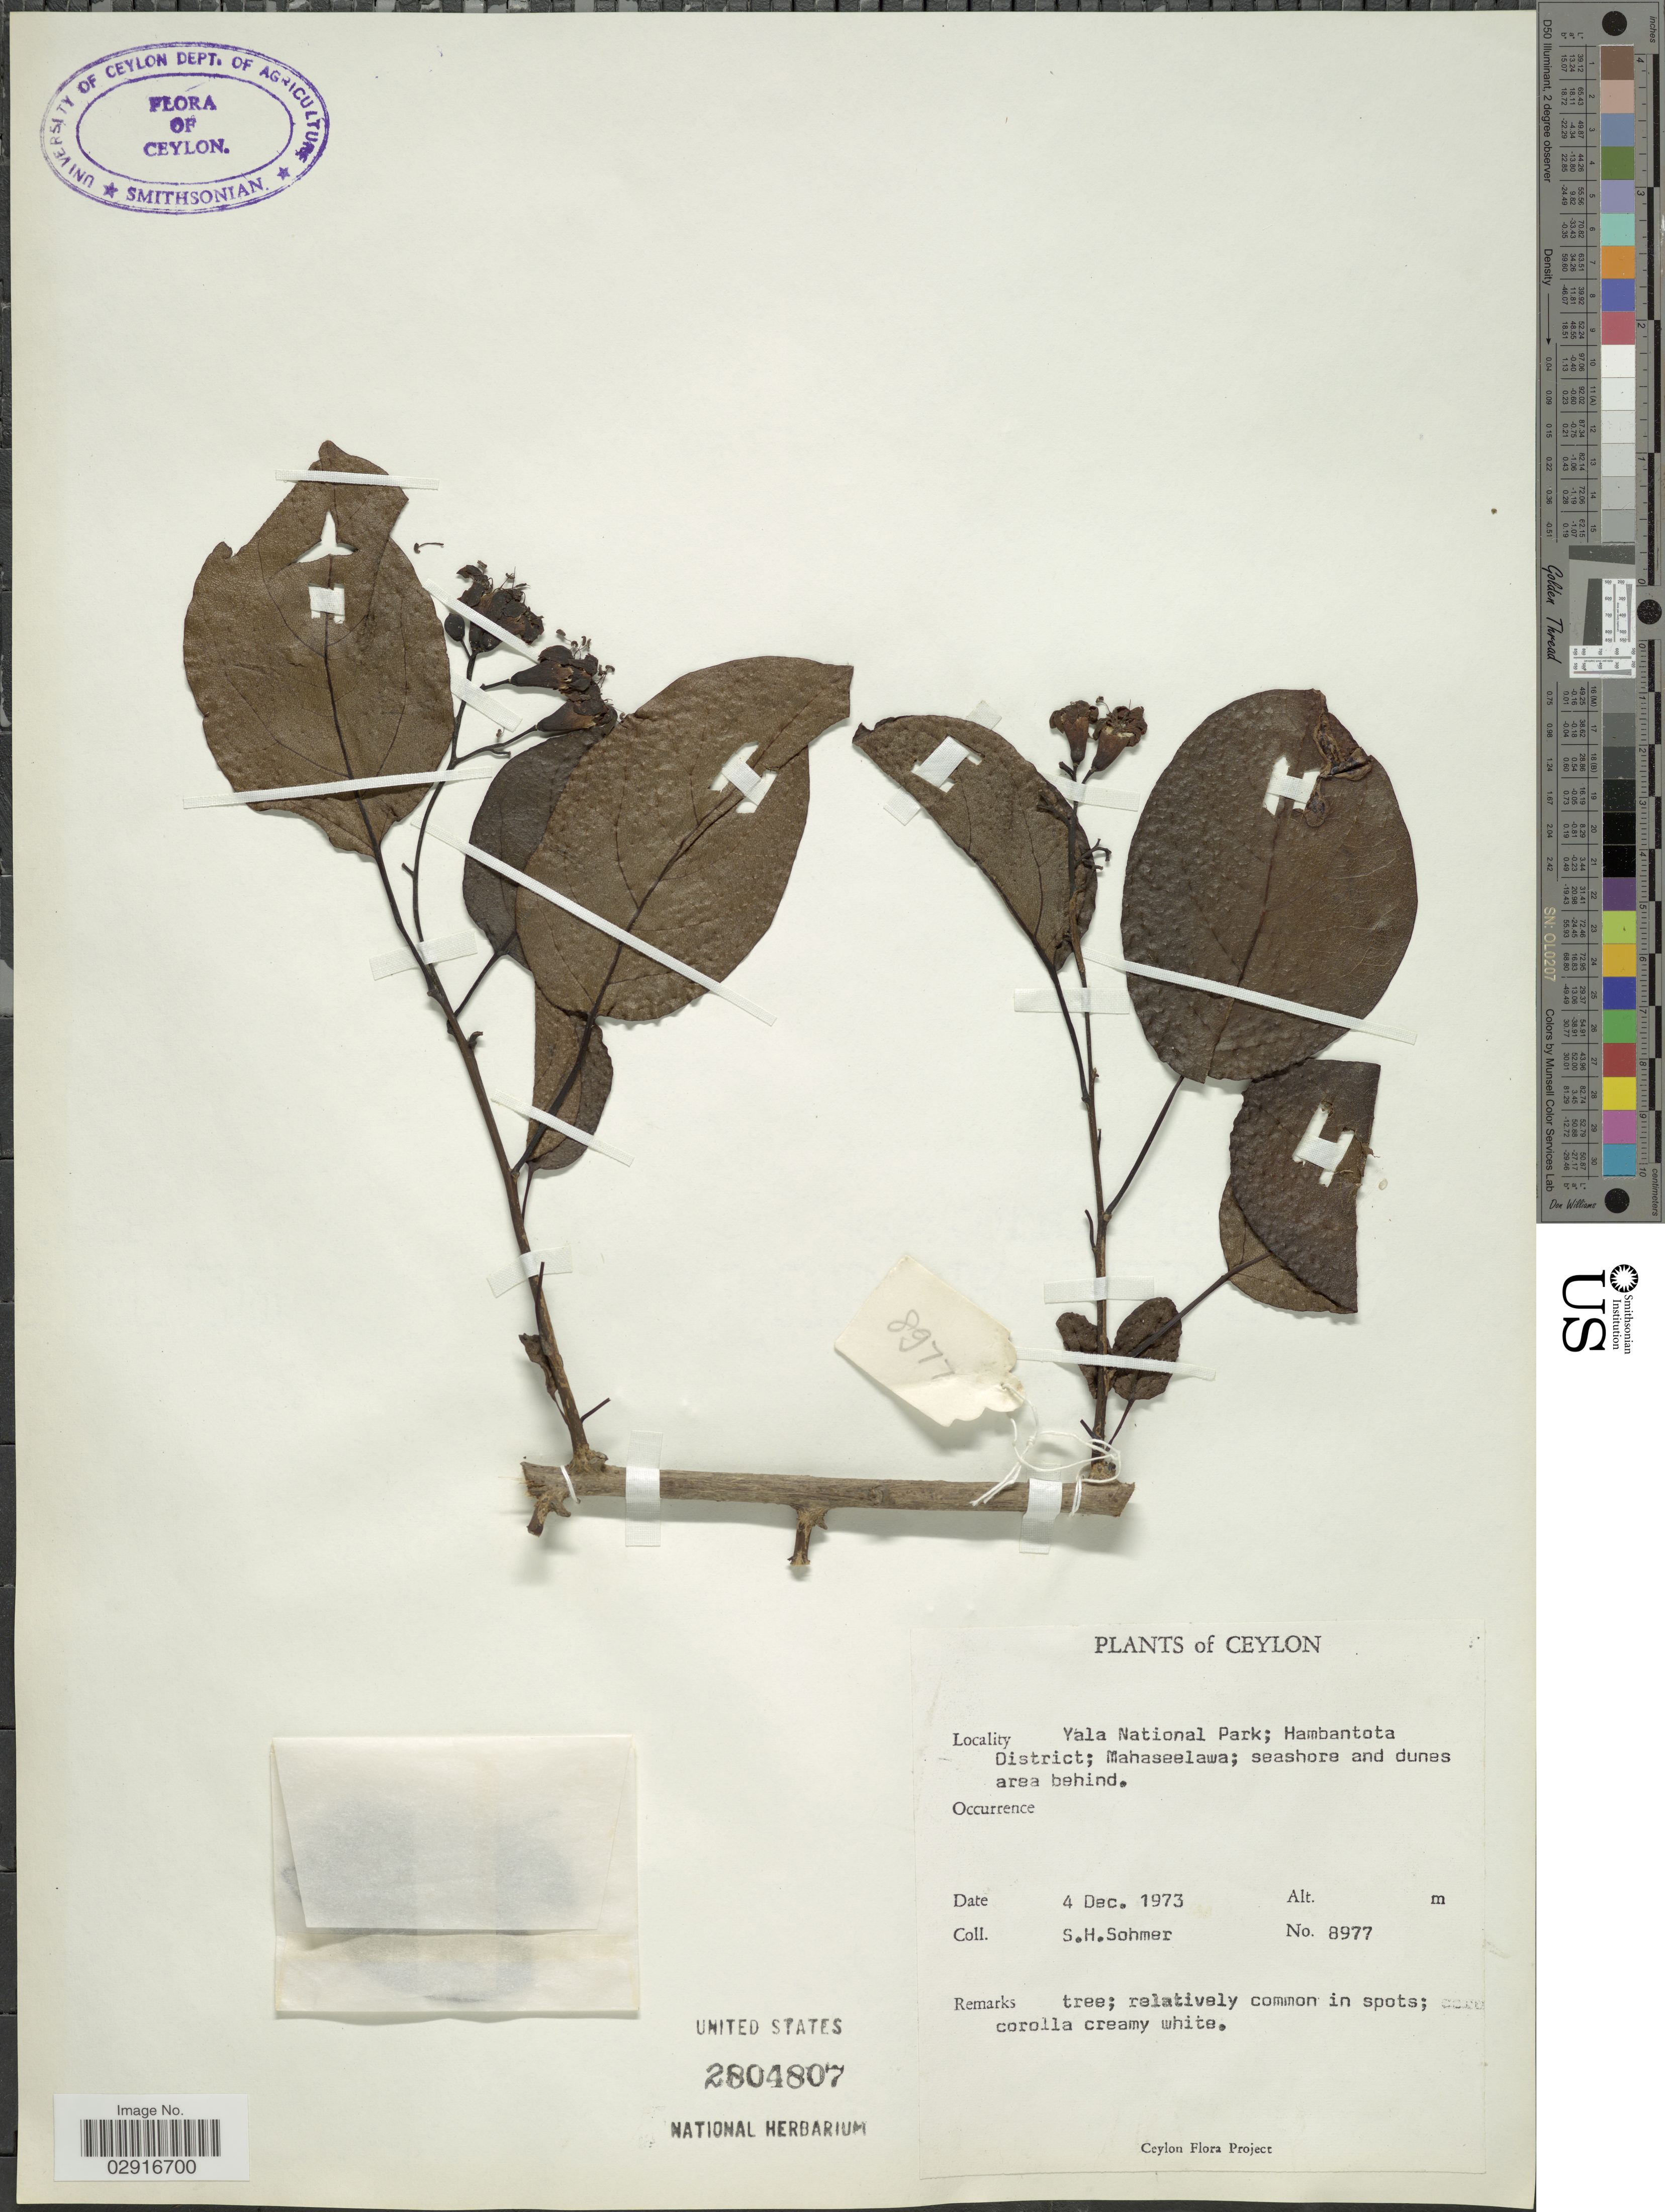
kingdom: Plantae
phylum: Tracheophyta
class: Magnoliopsida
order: Boraginales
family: Boraginaceae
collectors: S. H. Sohmer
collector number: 8977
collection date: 1973-12-04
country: Sri Lanka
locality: Ceylon. Yala National Park; Hambantota District; Mahaseelawa.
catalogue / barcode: US 2804807